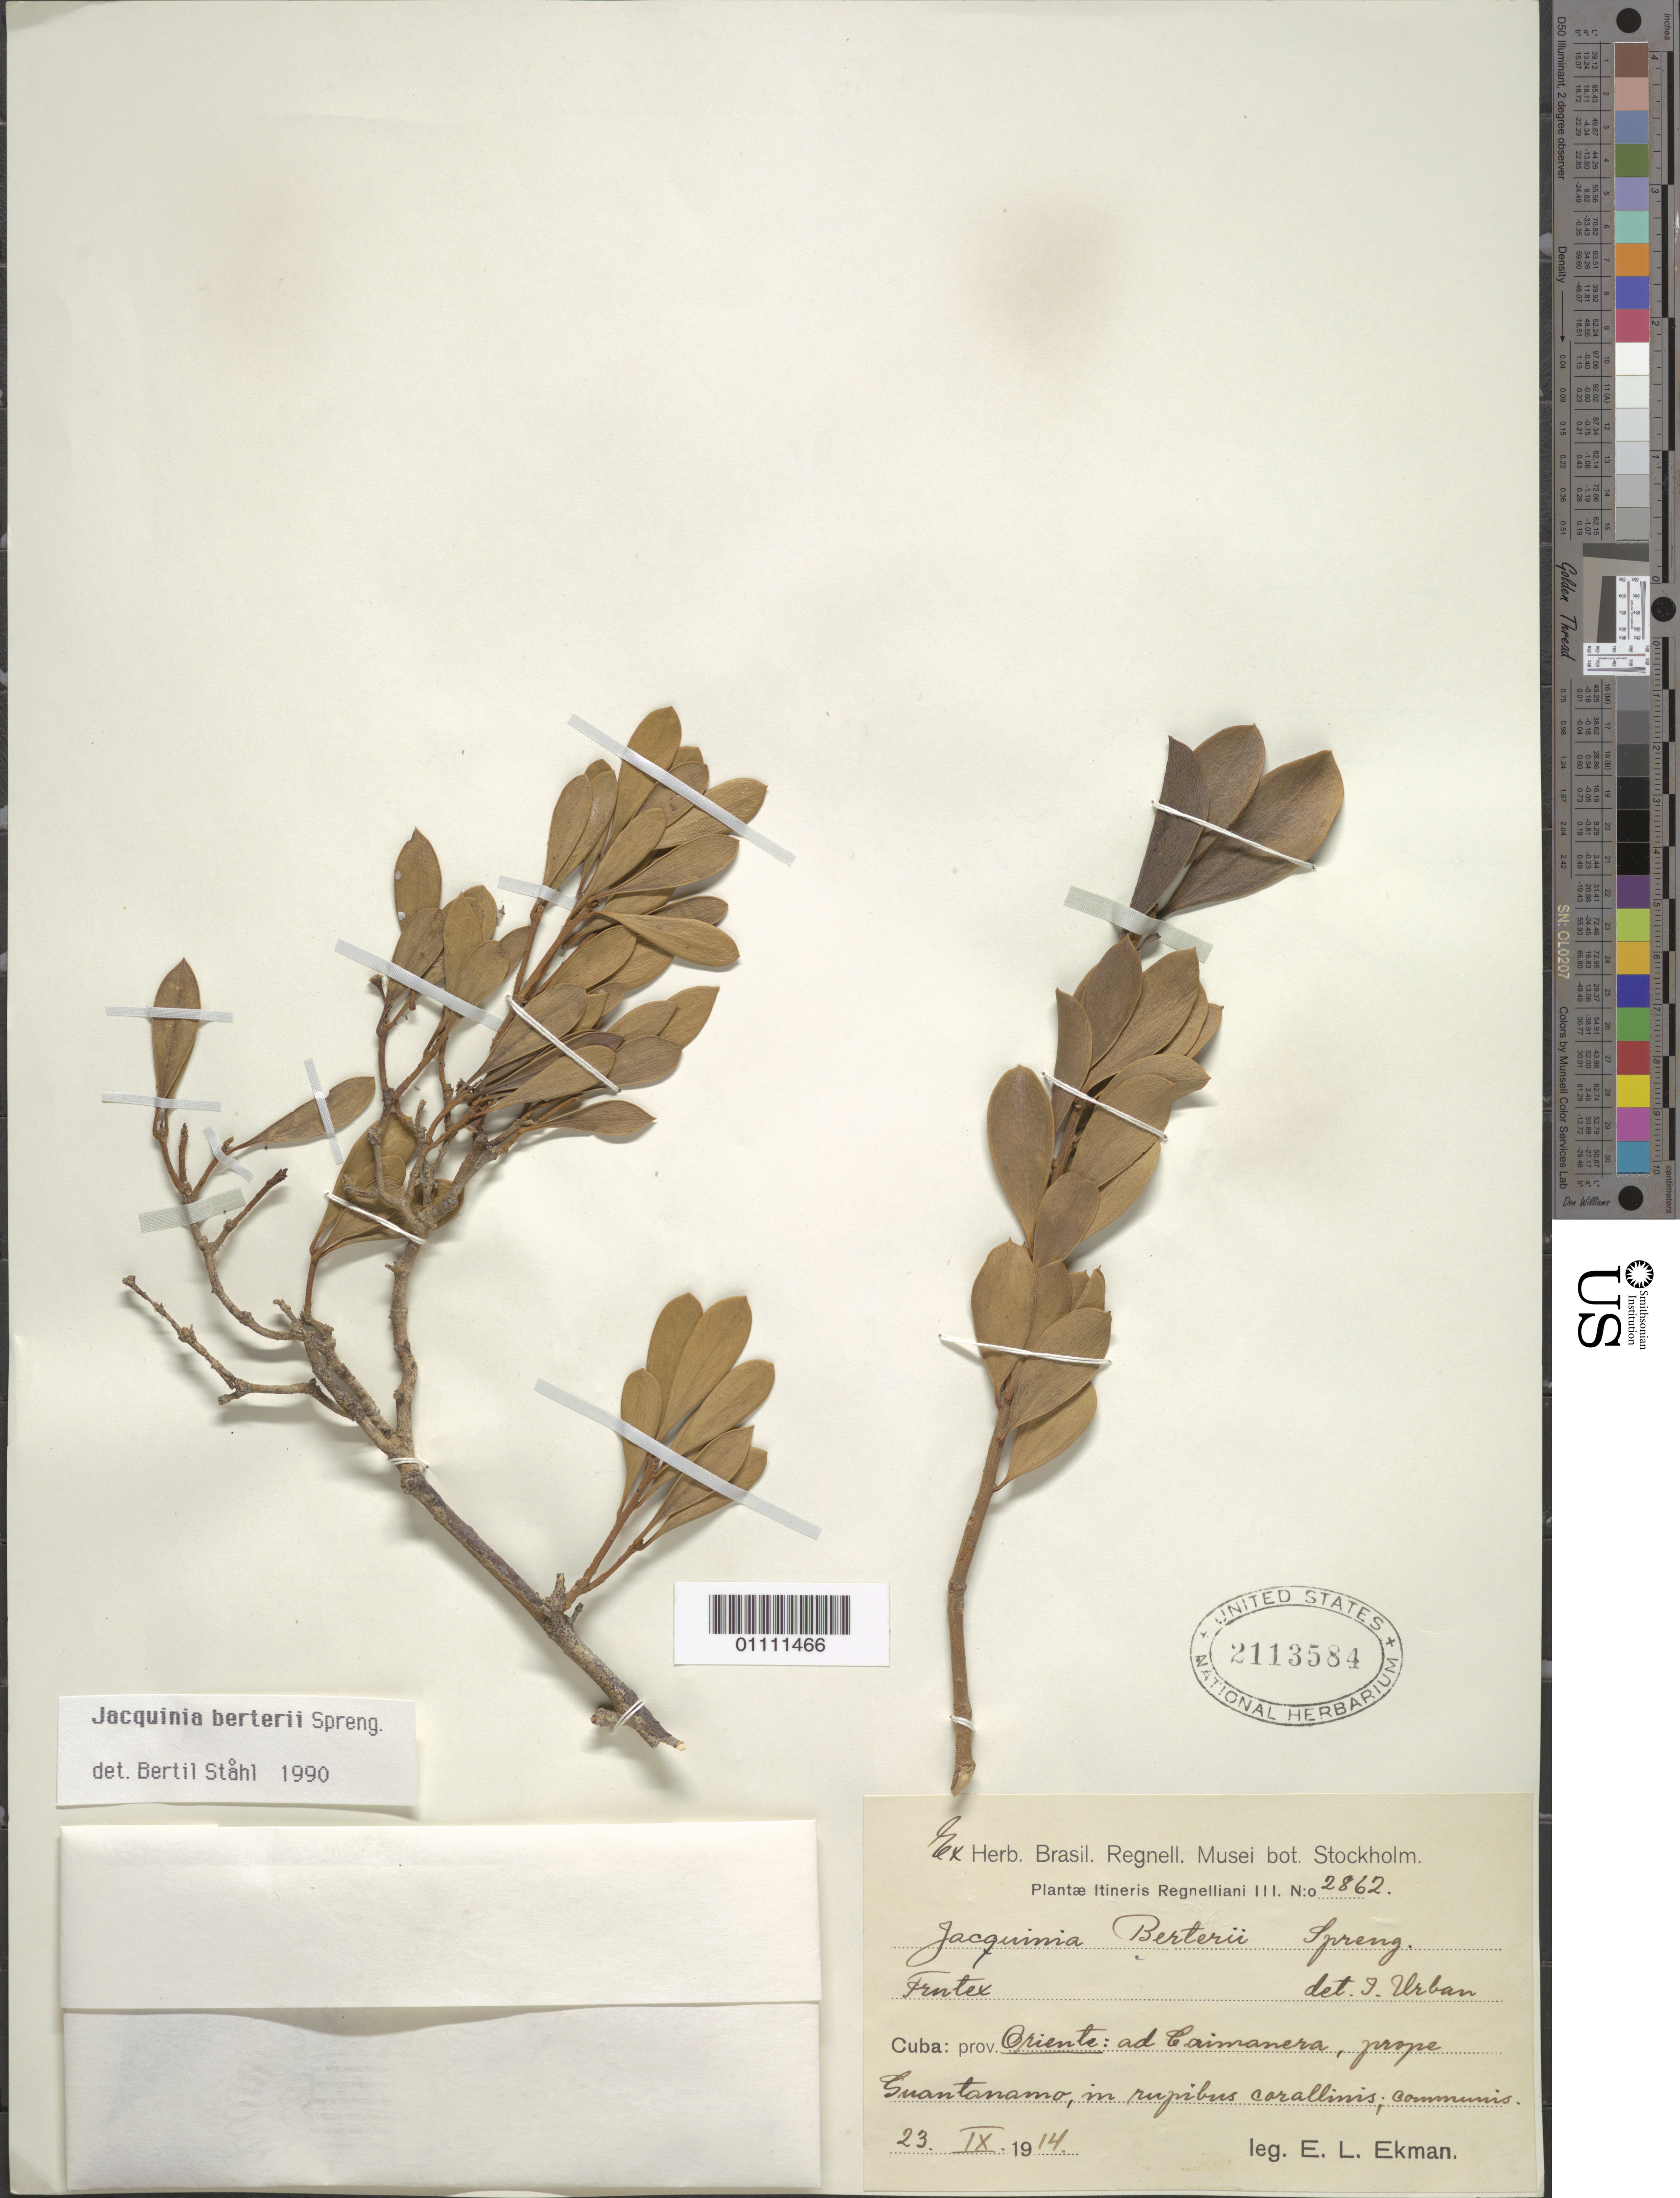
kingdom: Plantae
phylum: Tracheophyta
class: Magnoliopsida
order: Ericales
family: Primulaceae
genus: Jacquinia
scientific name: Jacquinia berteroi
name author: Spreng.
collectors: E. L. Ekman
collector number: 2862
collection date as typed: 23 Sep 1914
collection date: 1914-09-23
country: Cuba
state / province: Guantanamo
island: Cuba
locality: Caimanera, prope Guantánamo, in rupibus corallinis, communis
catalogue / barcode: US 2113584